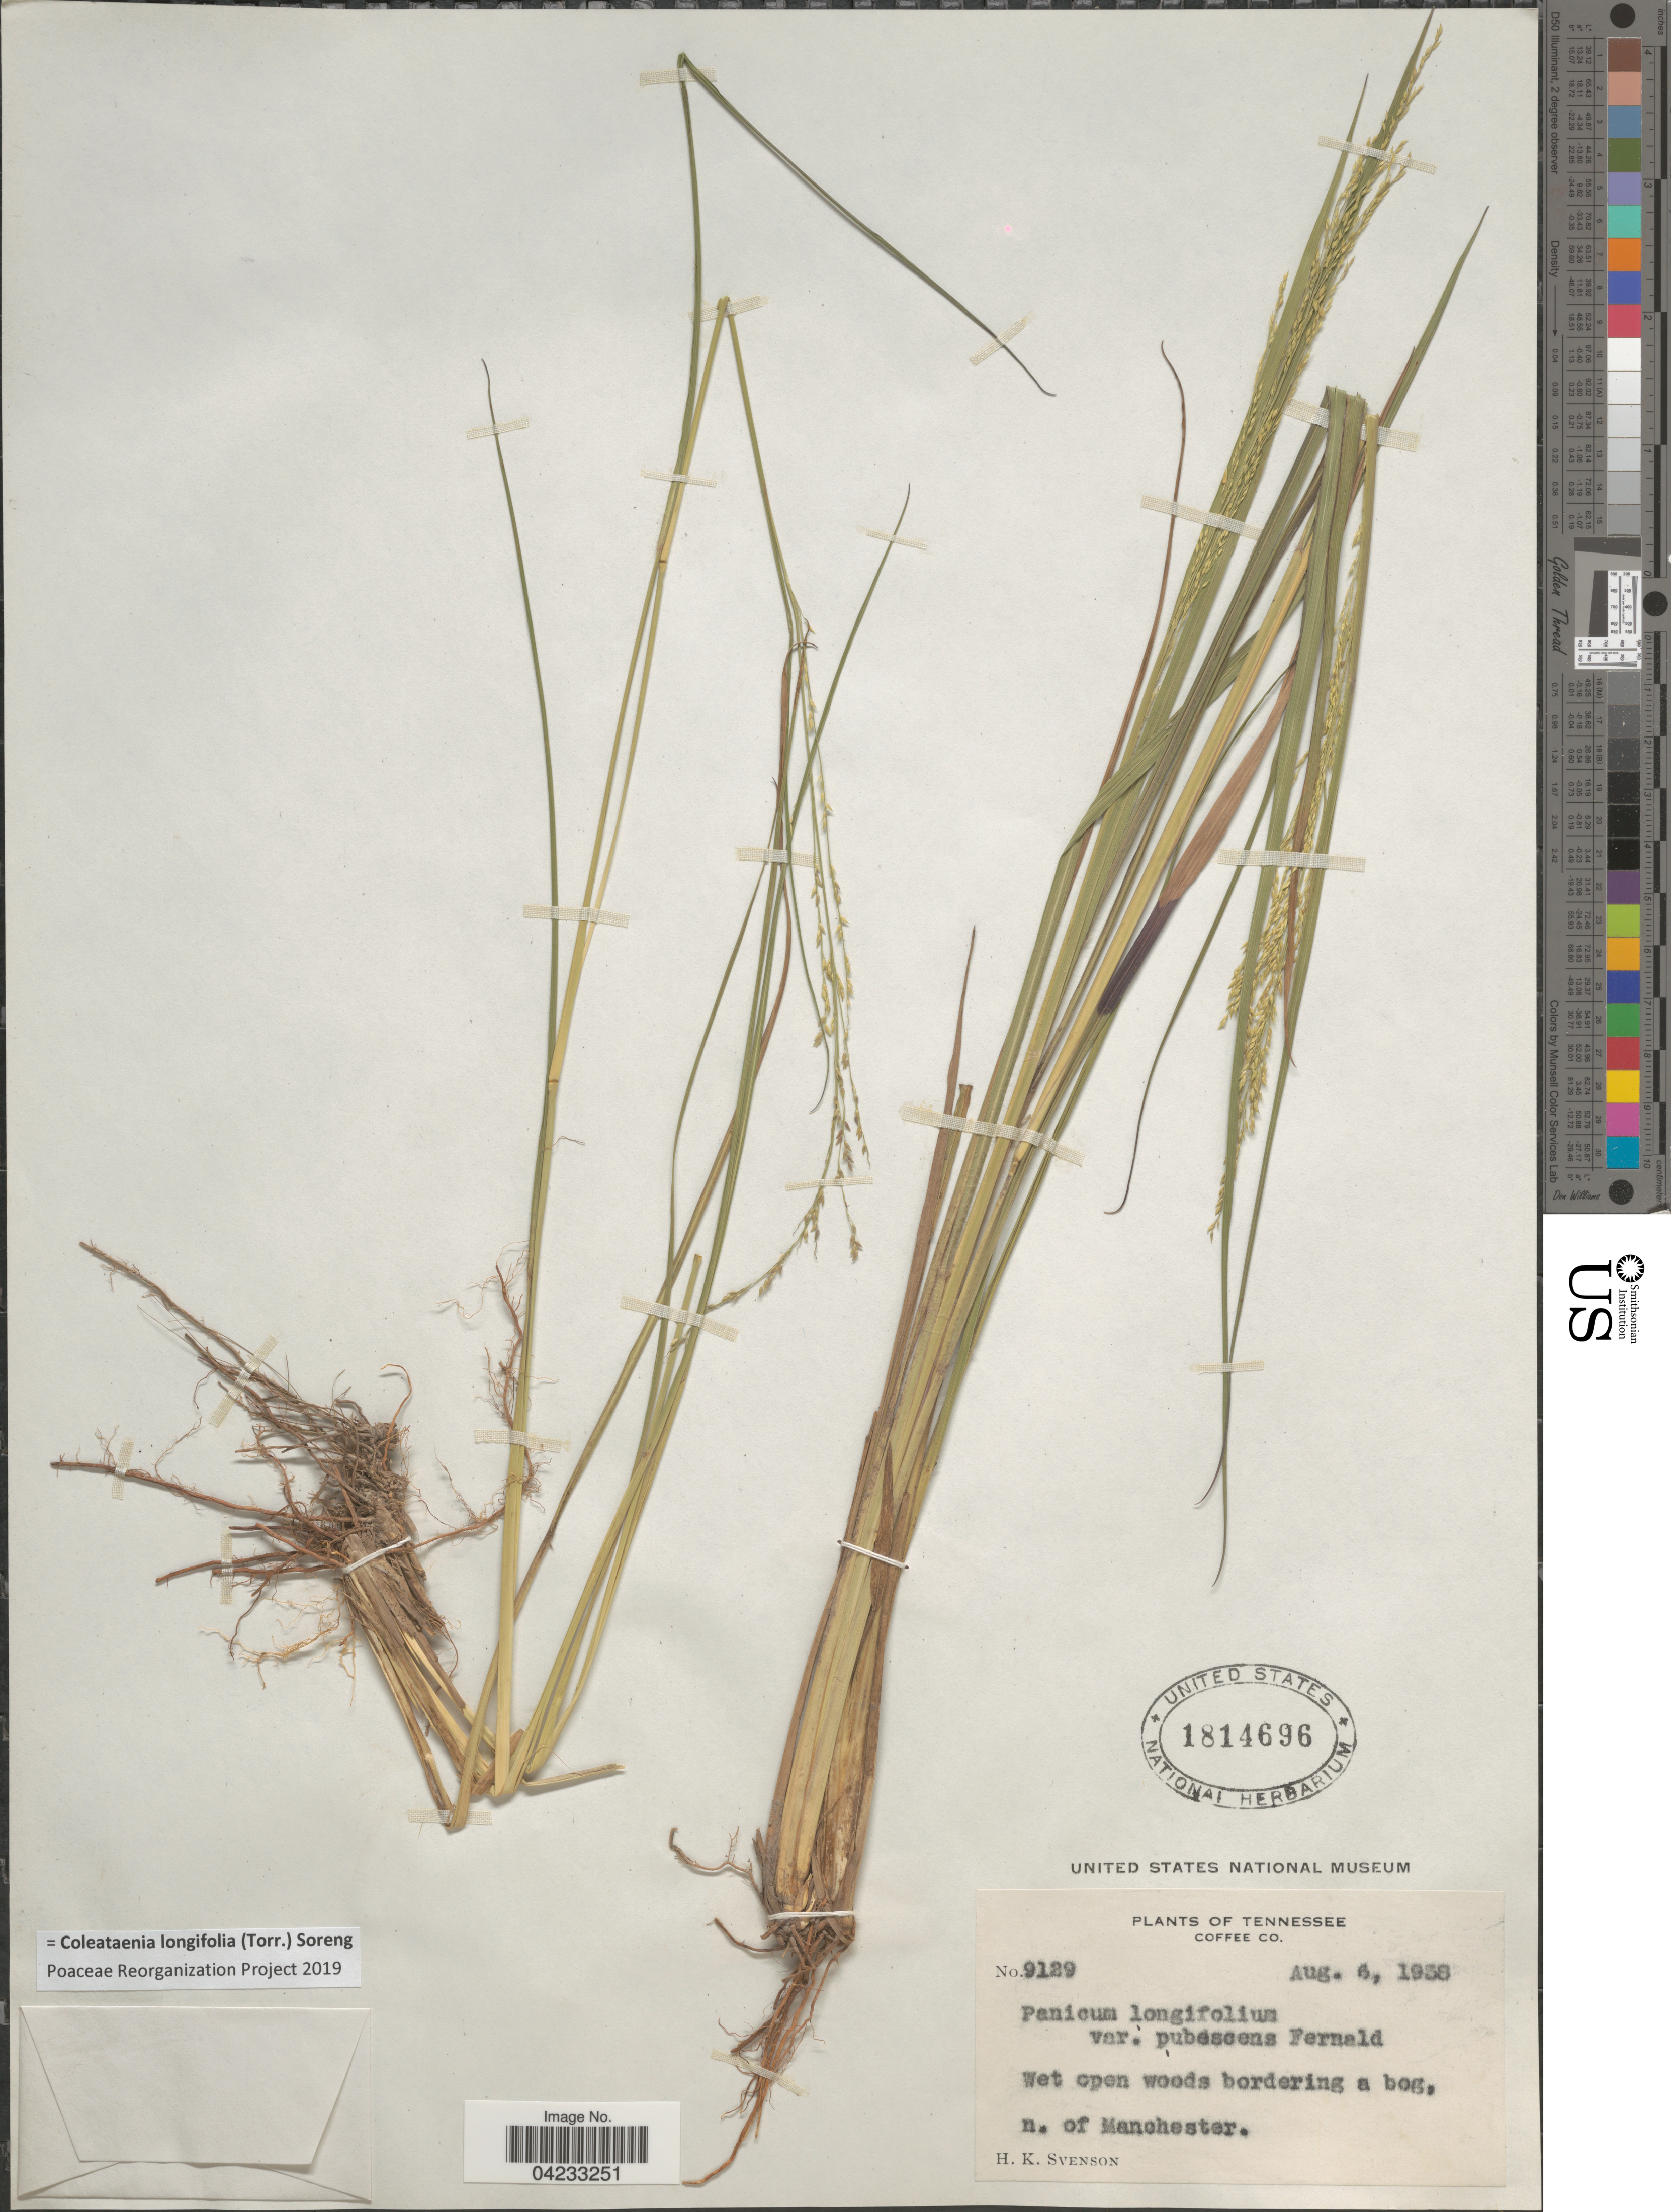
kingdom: Plantae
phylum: Tracheophyta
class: Liliopsida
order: Poales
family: Poaceae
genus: Coleataenia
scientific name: Coleataenia longifolia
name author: (Torr.) Soreng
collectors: H. K. Svenson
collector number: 9129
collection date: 1938-08-06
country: United States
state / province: Tennessee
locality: Coffee Co. Wet open woods bordering a bog, n. of Manchester.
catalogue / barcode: US 1814696